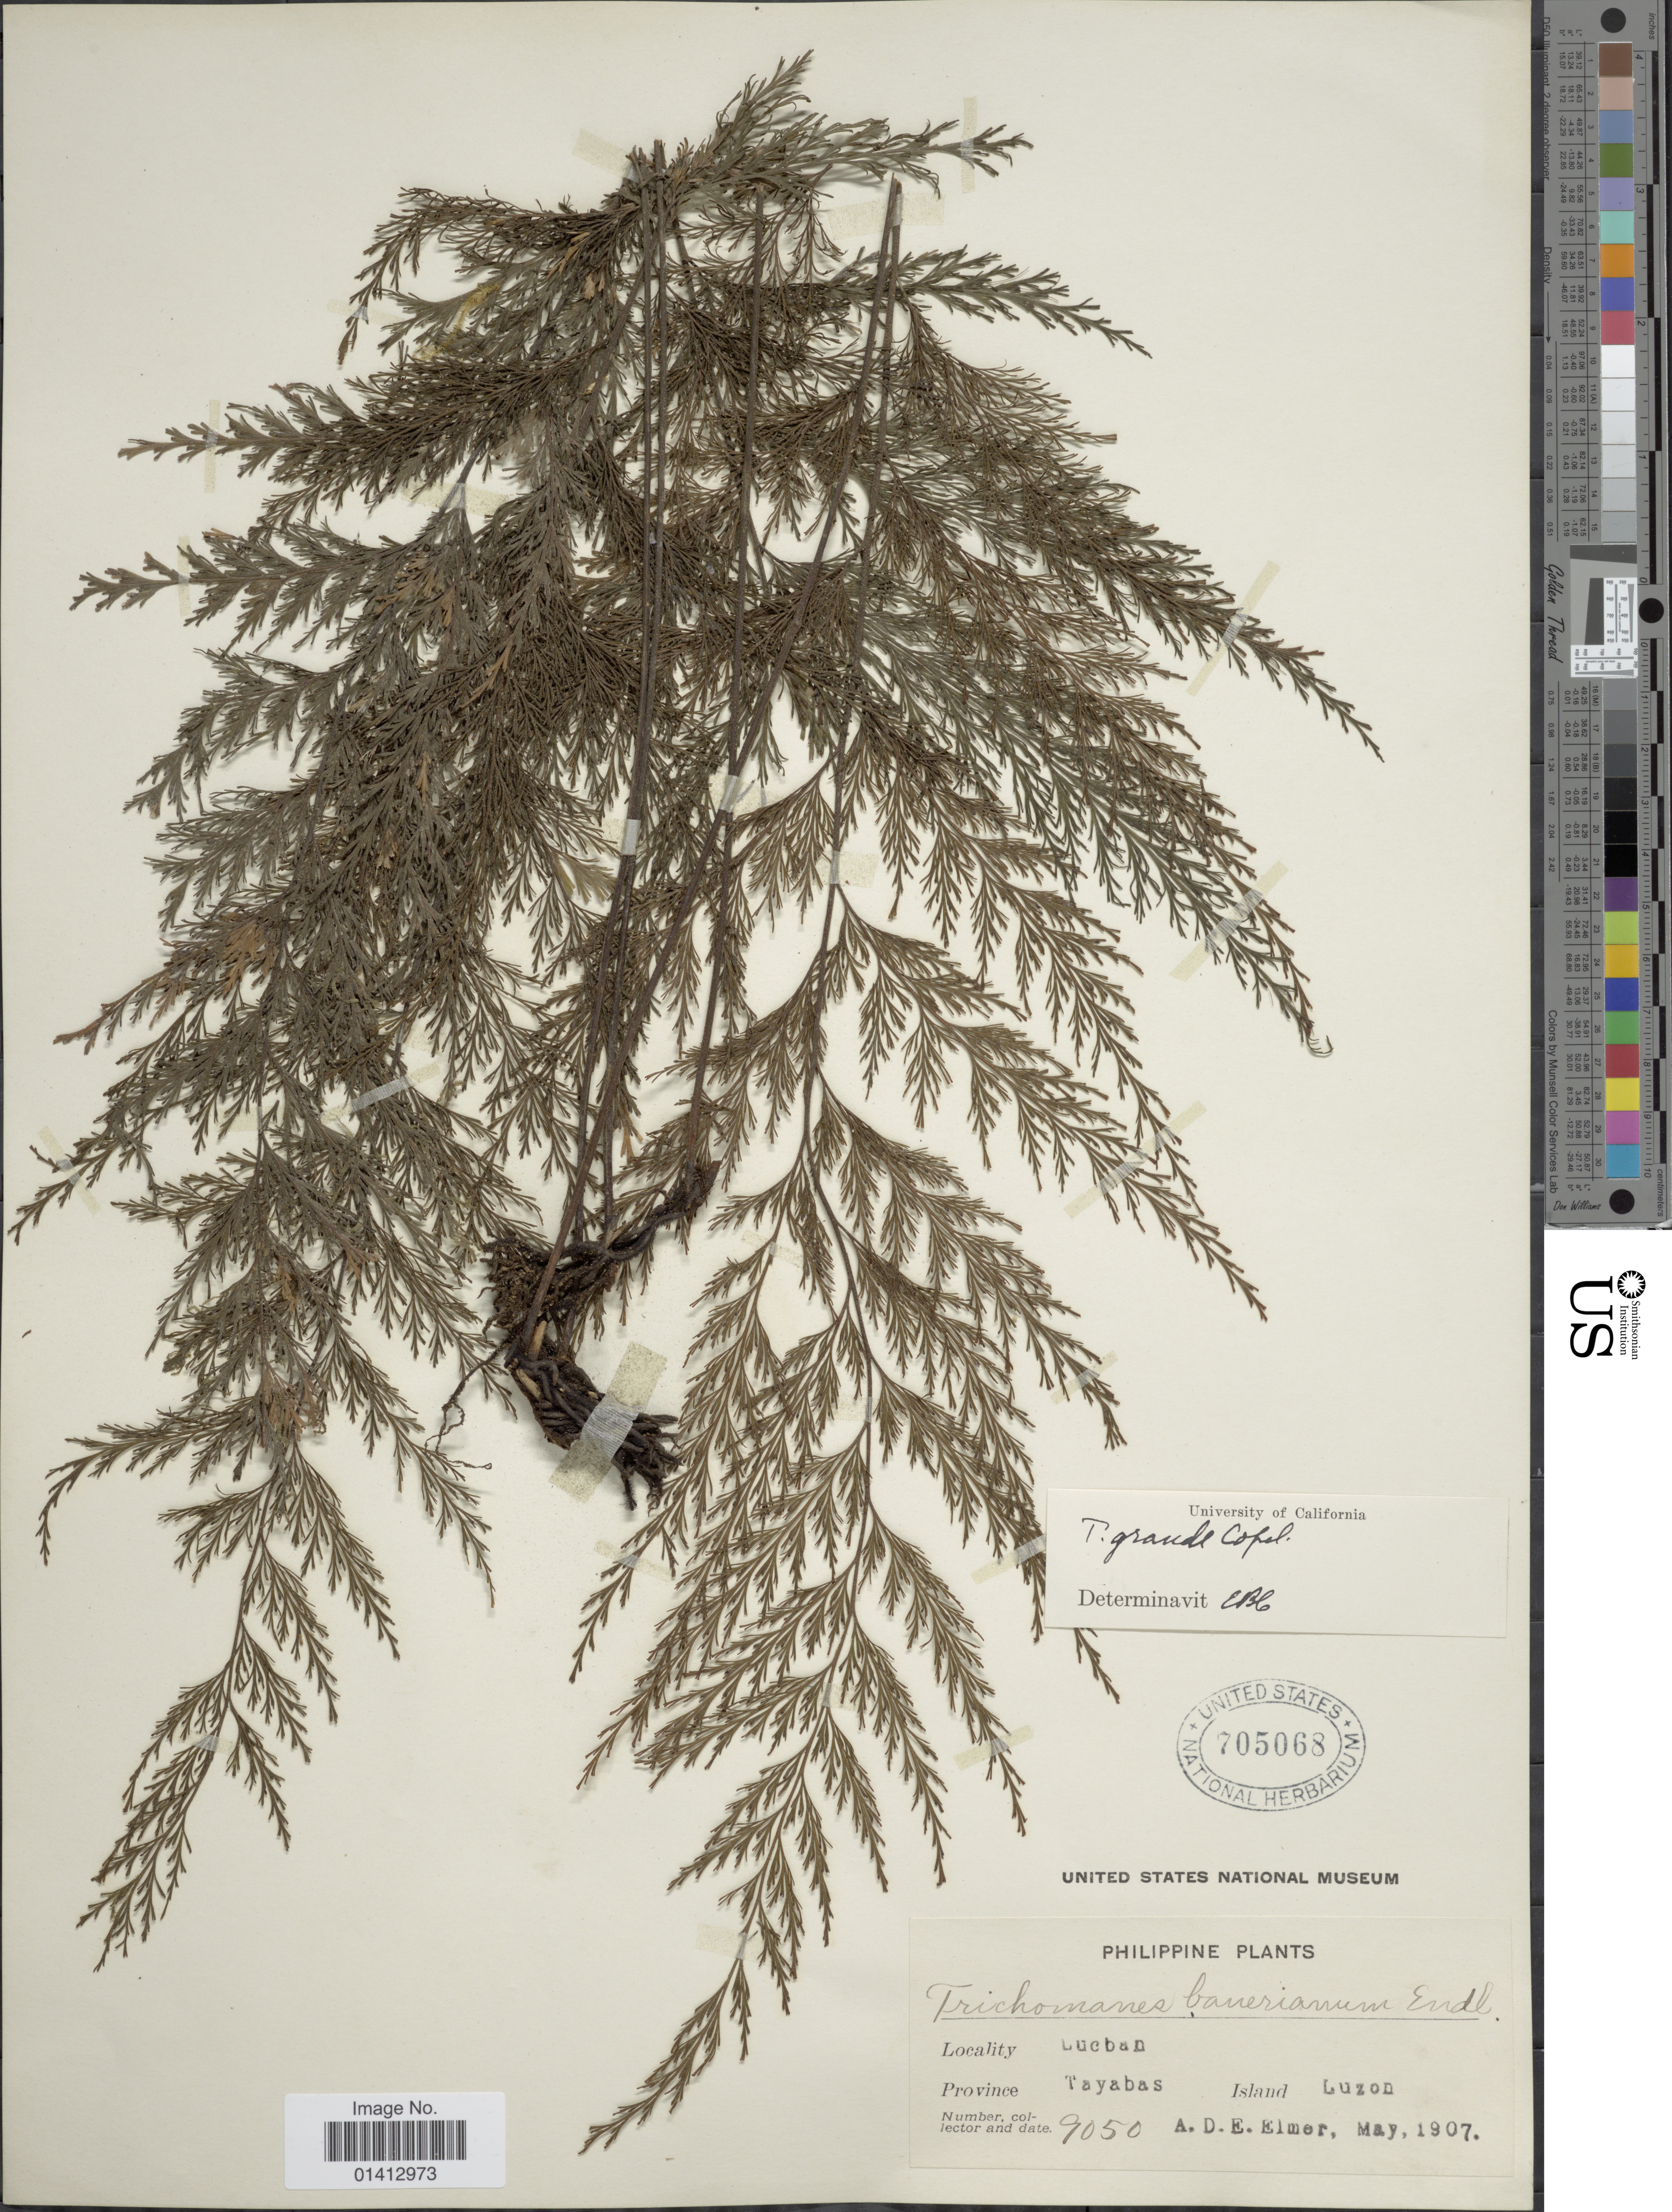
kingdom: Plantae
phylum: Tracheophyta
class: Polypodiopsida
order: Hymenophyllales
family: Hymenophyllaceae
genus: Crepidomanes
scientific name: Crepidomanes grande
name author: (Copel.) Ebihara & K. Iwats.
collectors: A. D. E. Elmer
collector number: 9050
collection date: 1907-05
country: Philippines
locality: Lucban, province Tayabas, Island Luzon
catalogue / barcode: US 705068